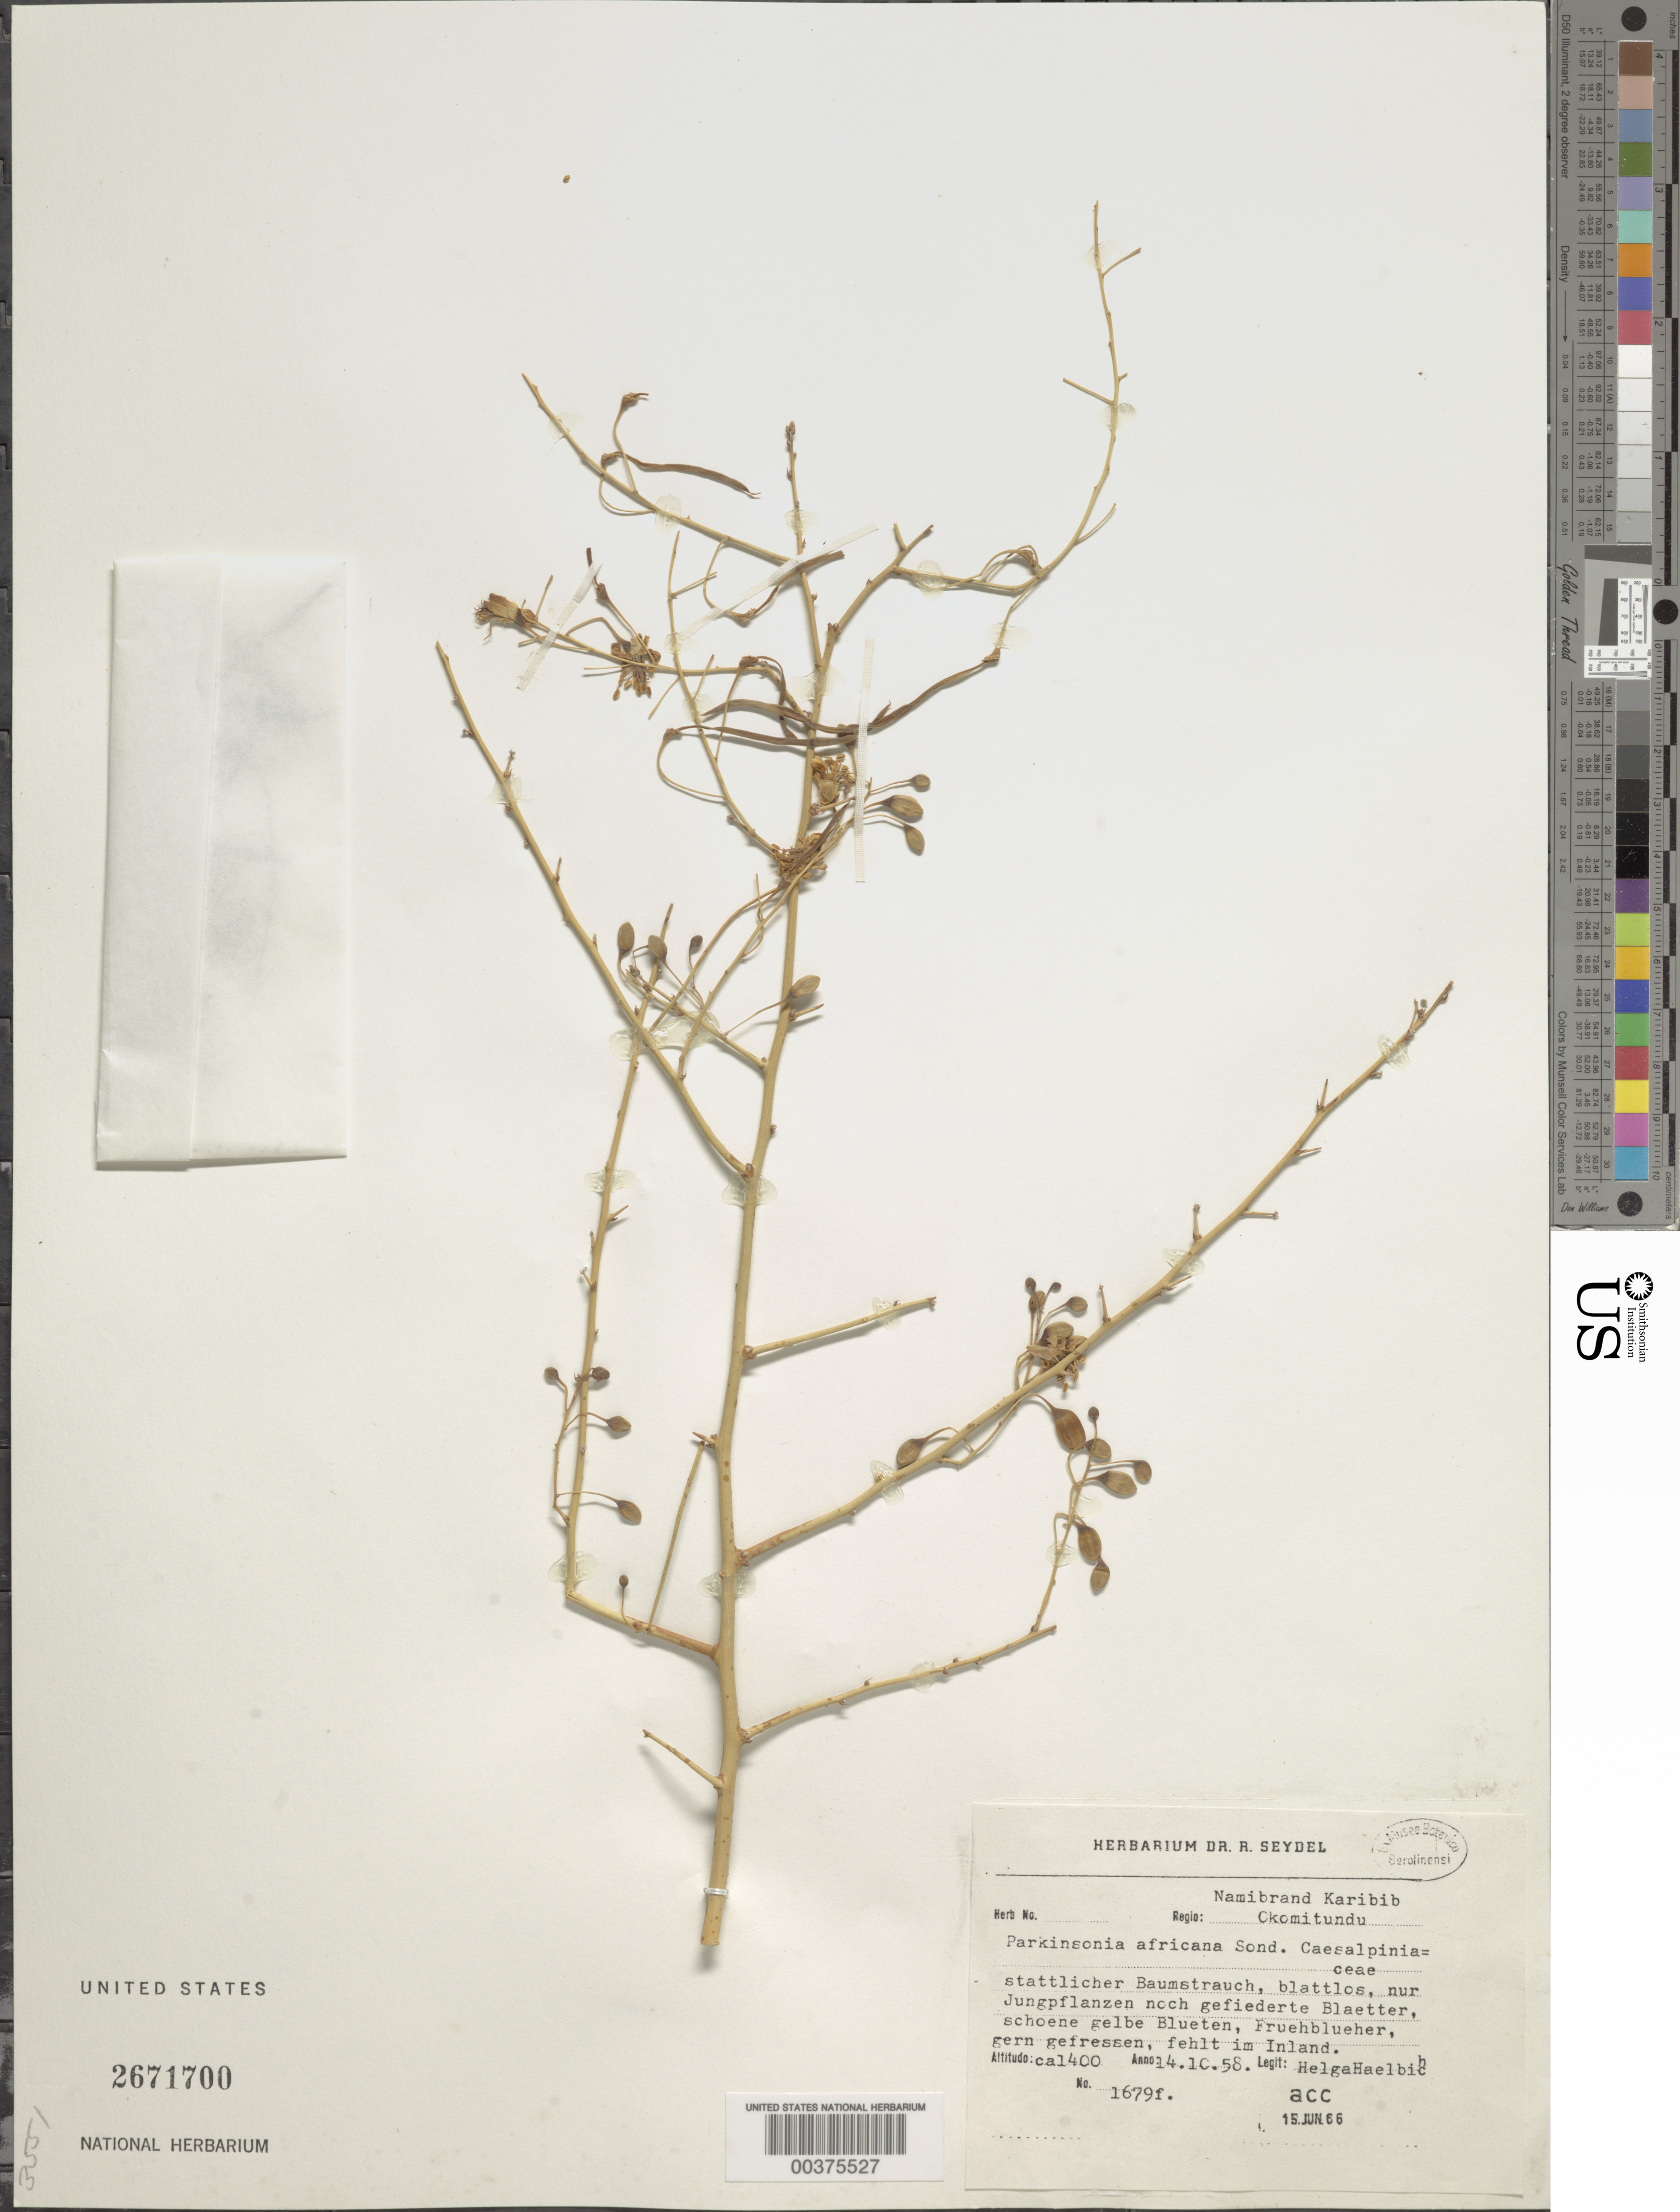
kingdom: Plantae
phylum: Tracheophyta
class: Magnoliopsida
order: Fabales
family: Fabaceae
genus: Parkinsonia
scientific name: Parkinsonia africana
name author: Sond.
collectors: H. Haelbich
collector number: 1679f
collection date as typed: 14 Oct 1958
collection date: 1958-10-14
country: Namibia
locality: Namibrand karibib okomitundu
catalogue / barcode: US 2671700